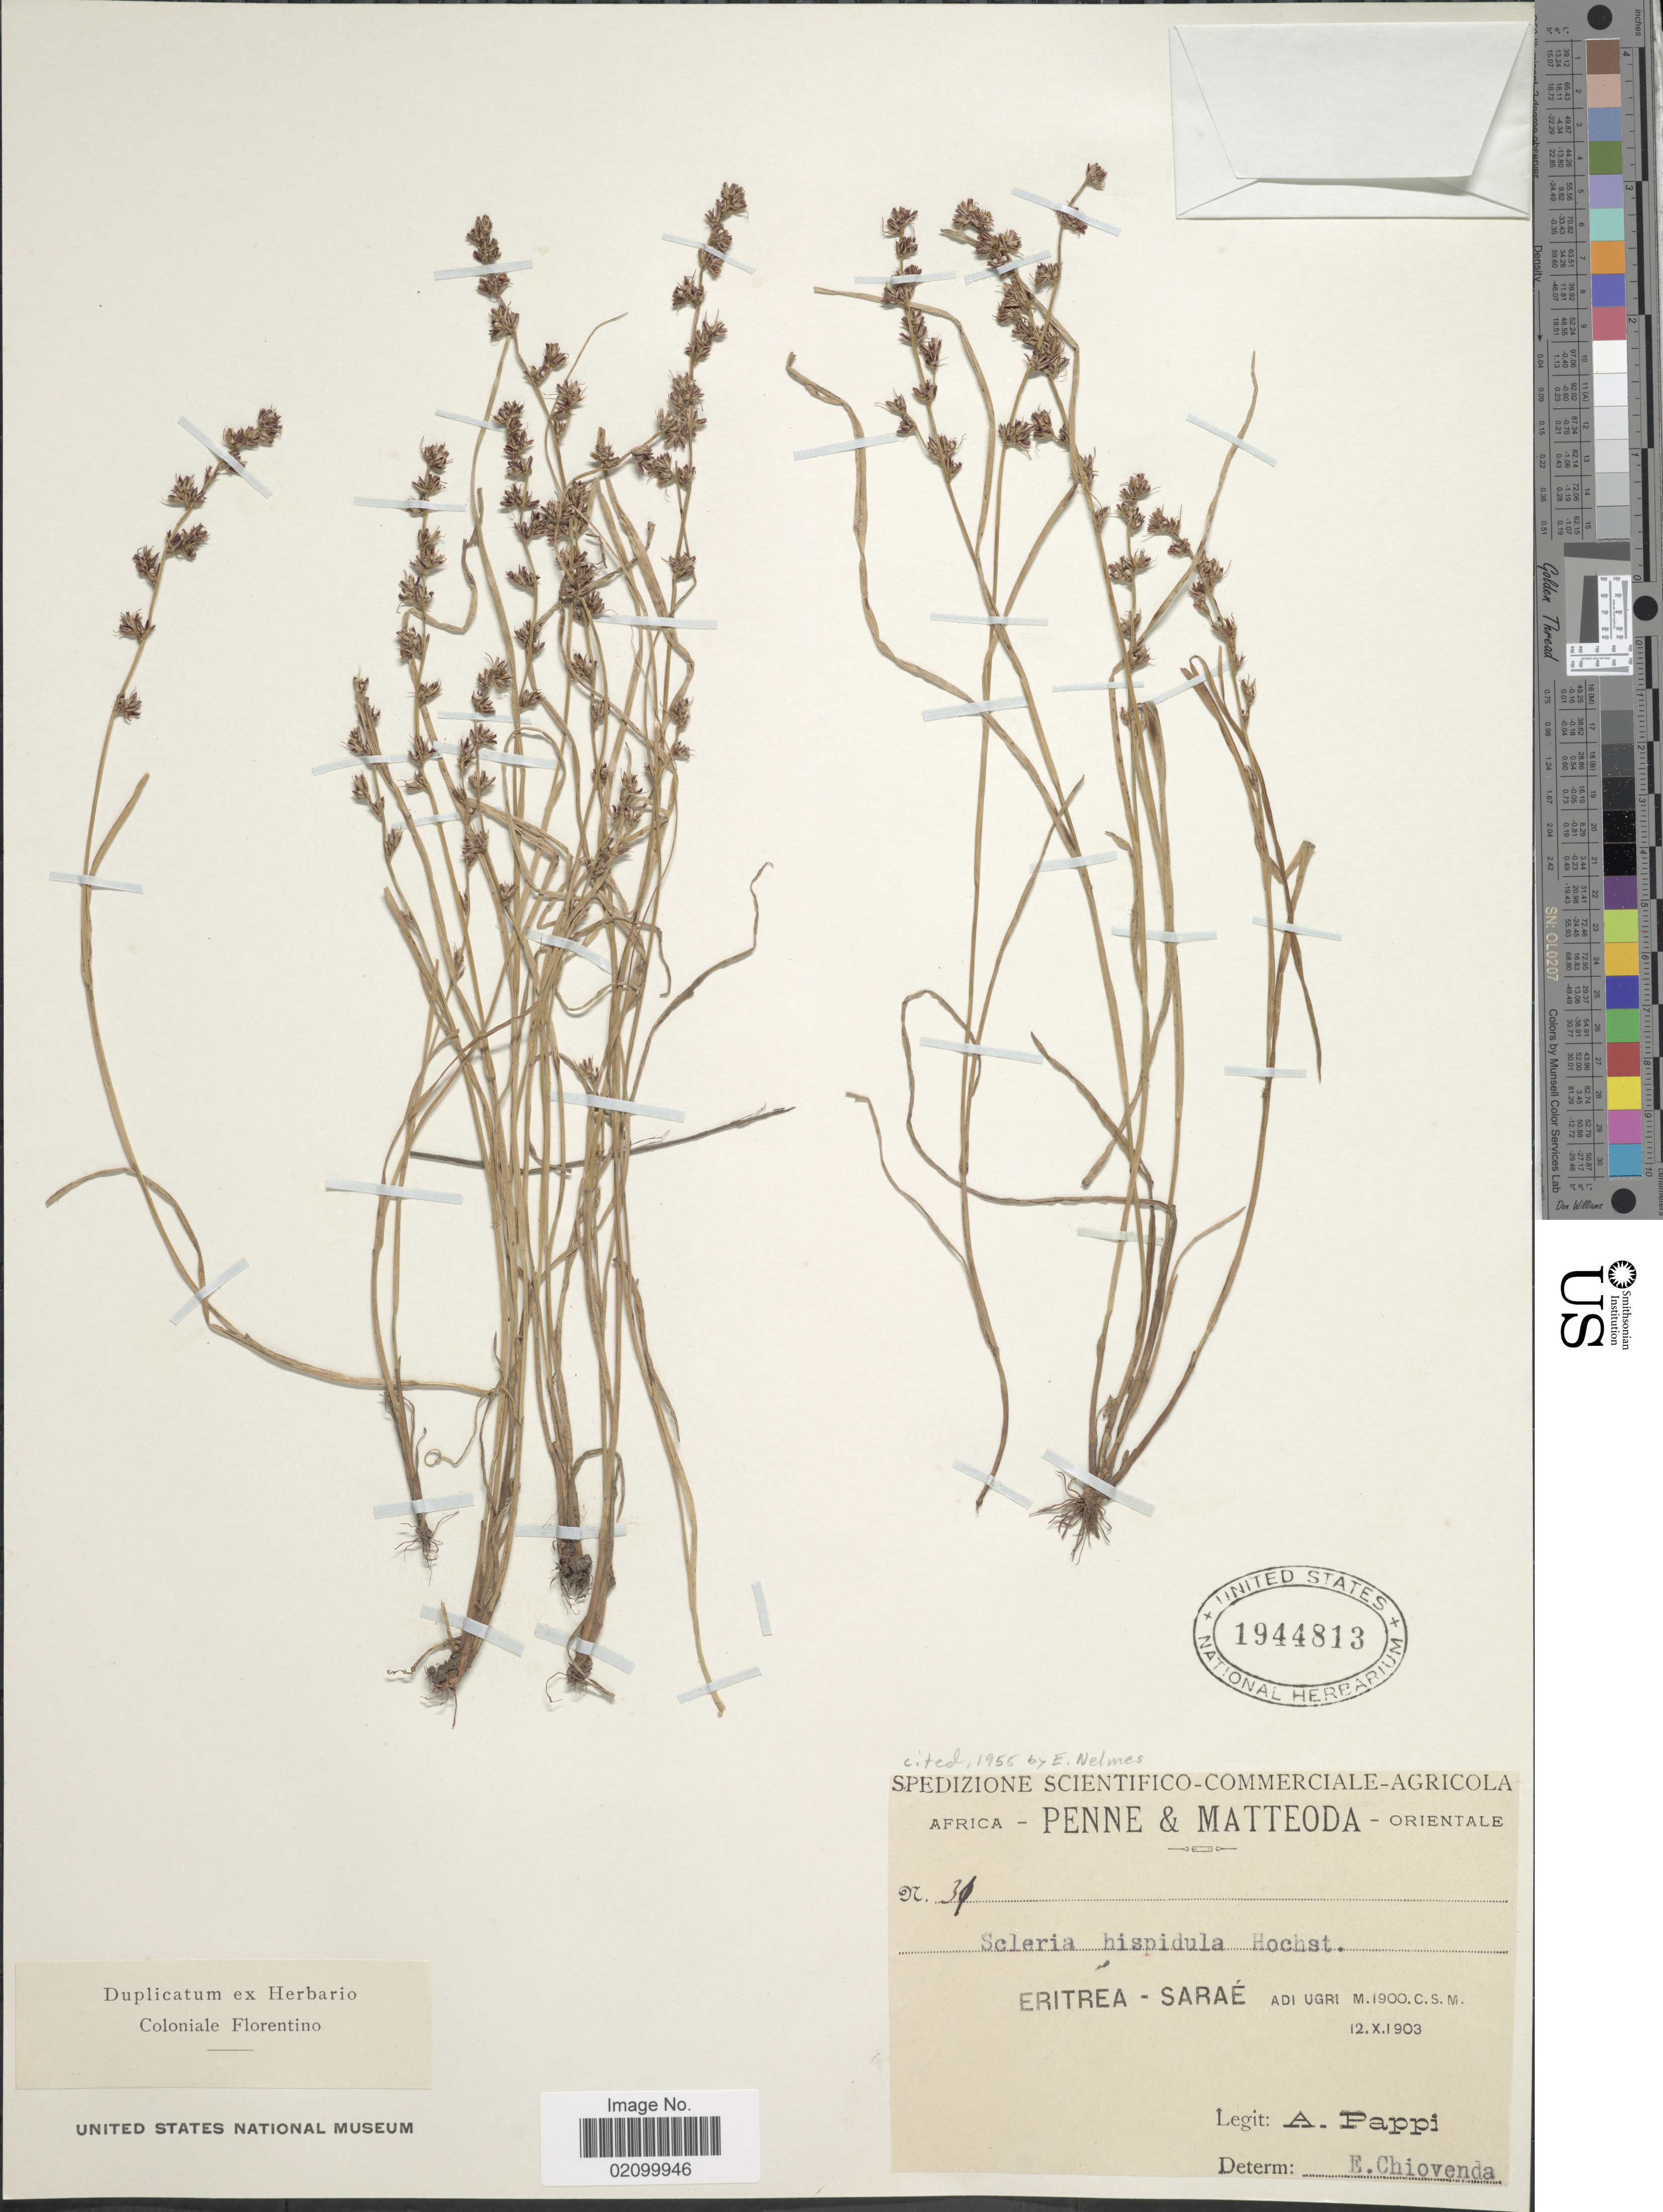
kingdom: Plantae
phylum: Tracheophyta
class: Liliopsida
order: Poales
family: Cyperaceae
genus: Scleria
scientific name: Scleria hispidula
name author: Hochst. ex A. Rich.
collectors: A. Pappi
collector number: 31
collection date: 1903-10-12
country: Eritrea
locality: Sarae, Adi Ugri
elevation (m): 1900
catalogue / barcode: US 1944813